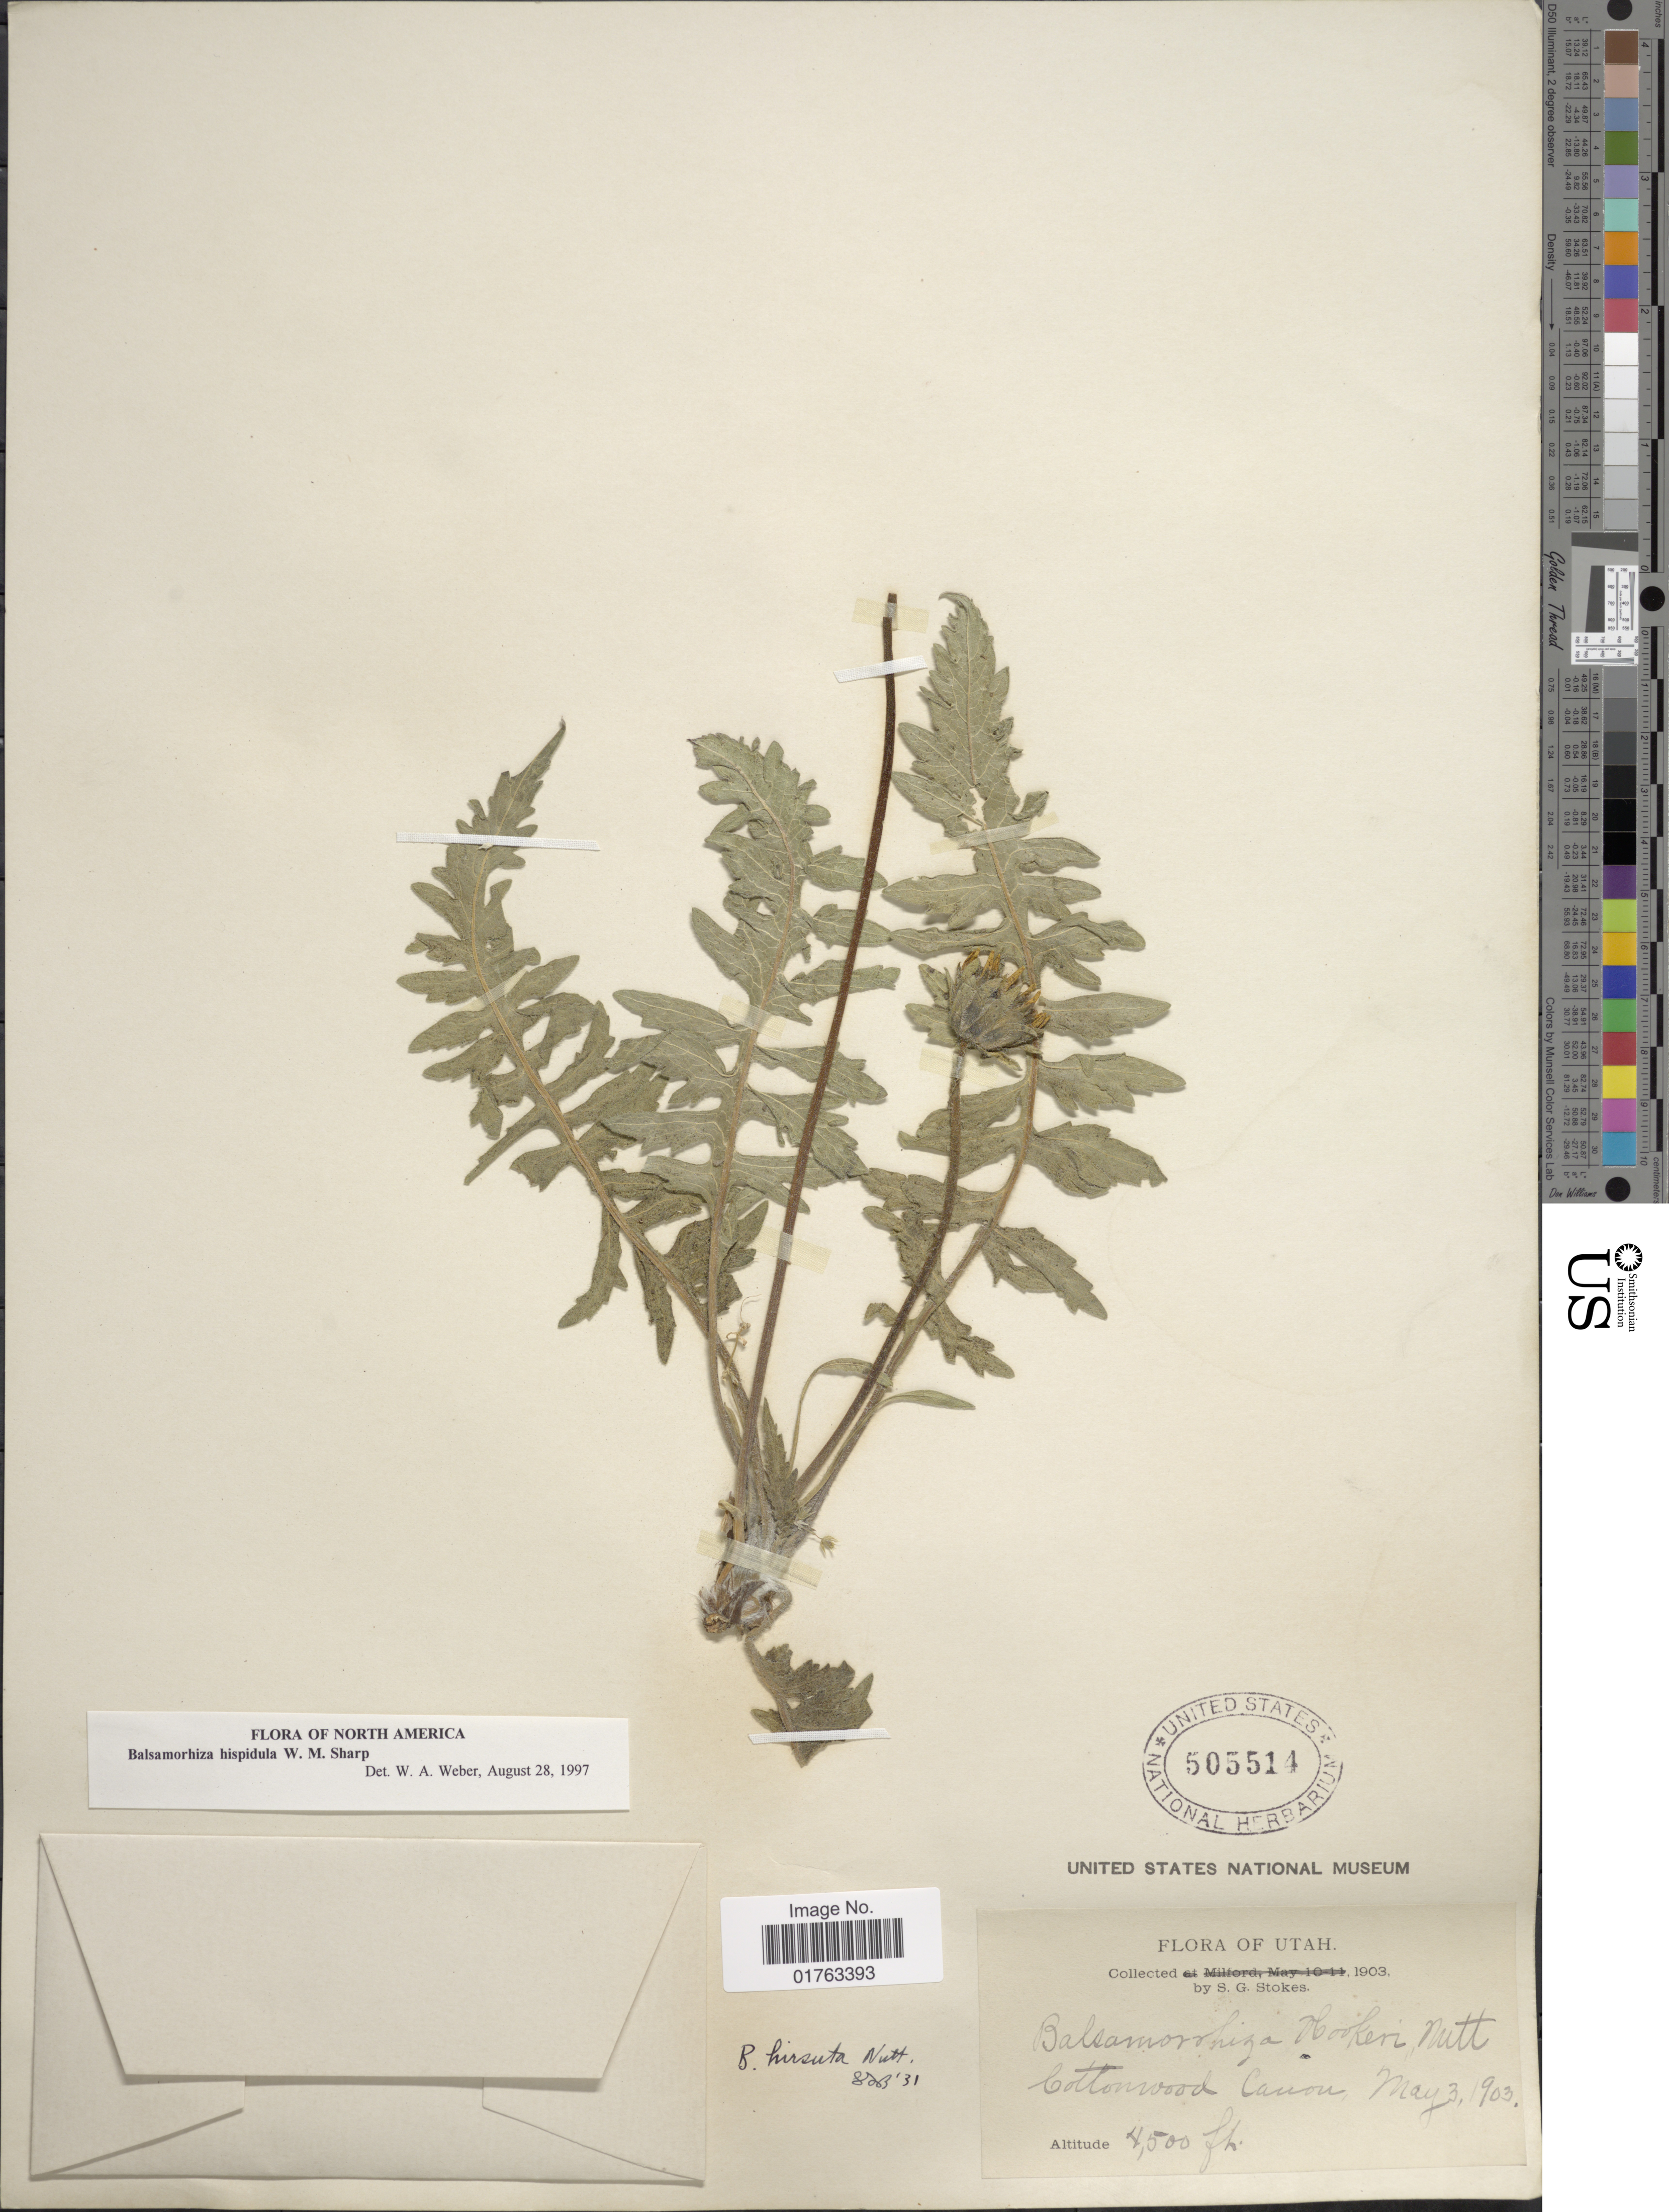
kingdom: Plantae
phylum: Tracheophyta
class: Magnoliopsida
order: Asterales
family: Asteraceae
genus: Balsamorhiza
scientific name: Balsamorhiza hispidula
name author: W.M. Sharp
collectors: S. G. Stokes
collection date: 1903-05-03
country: United States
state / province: Utah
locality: Cottonwood Canon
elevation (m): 1372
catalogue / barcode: US 505514